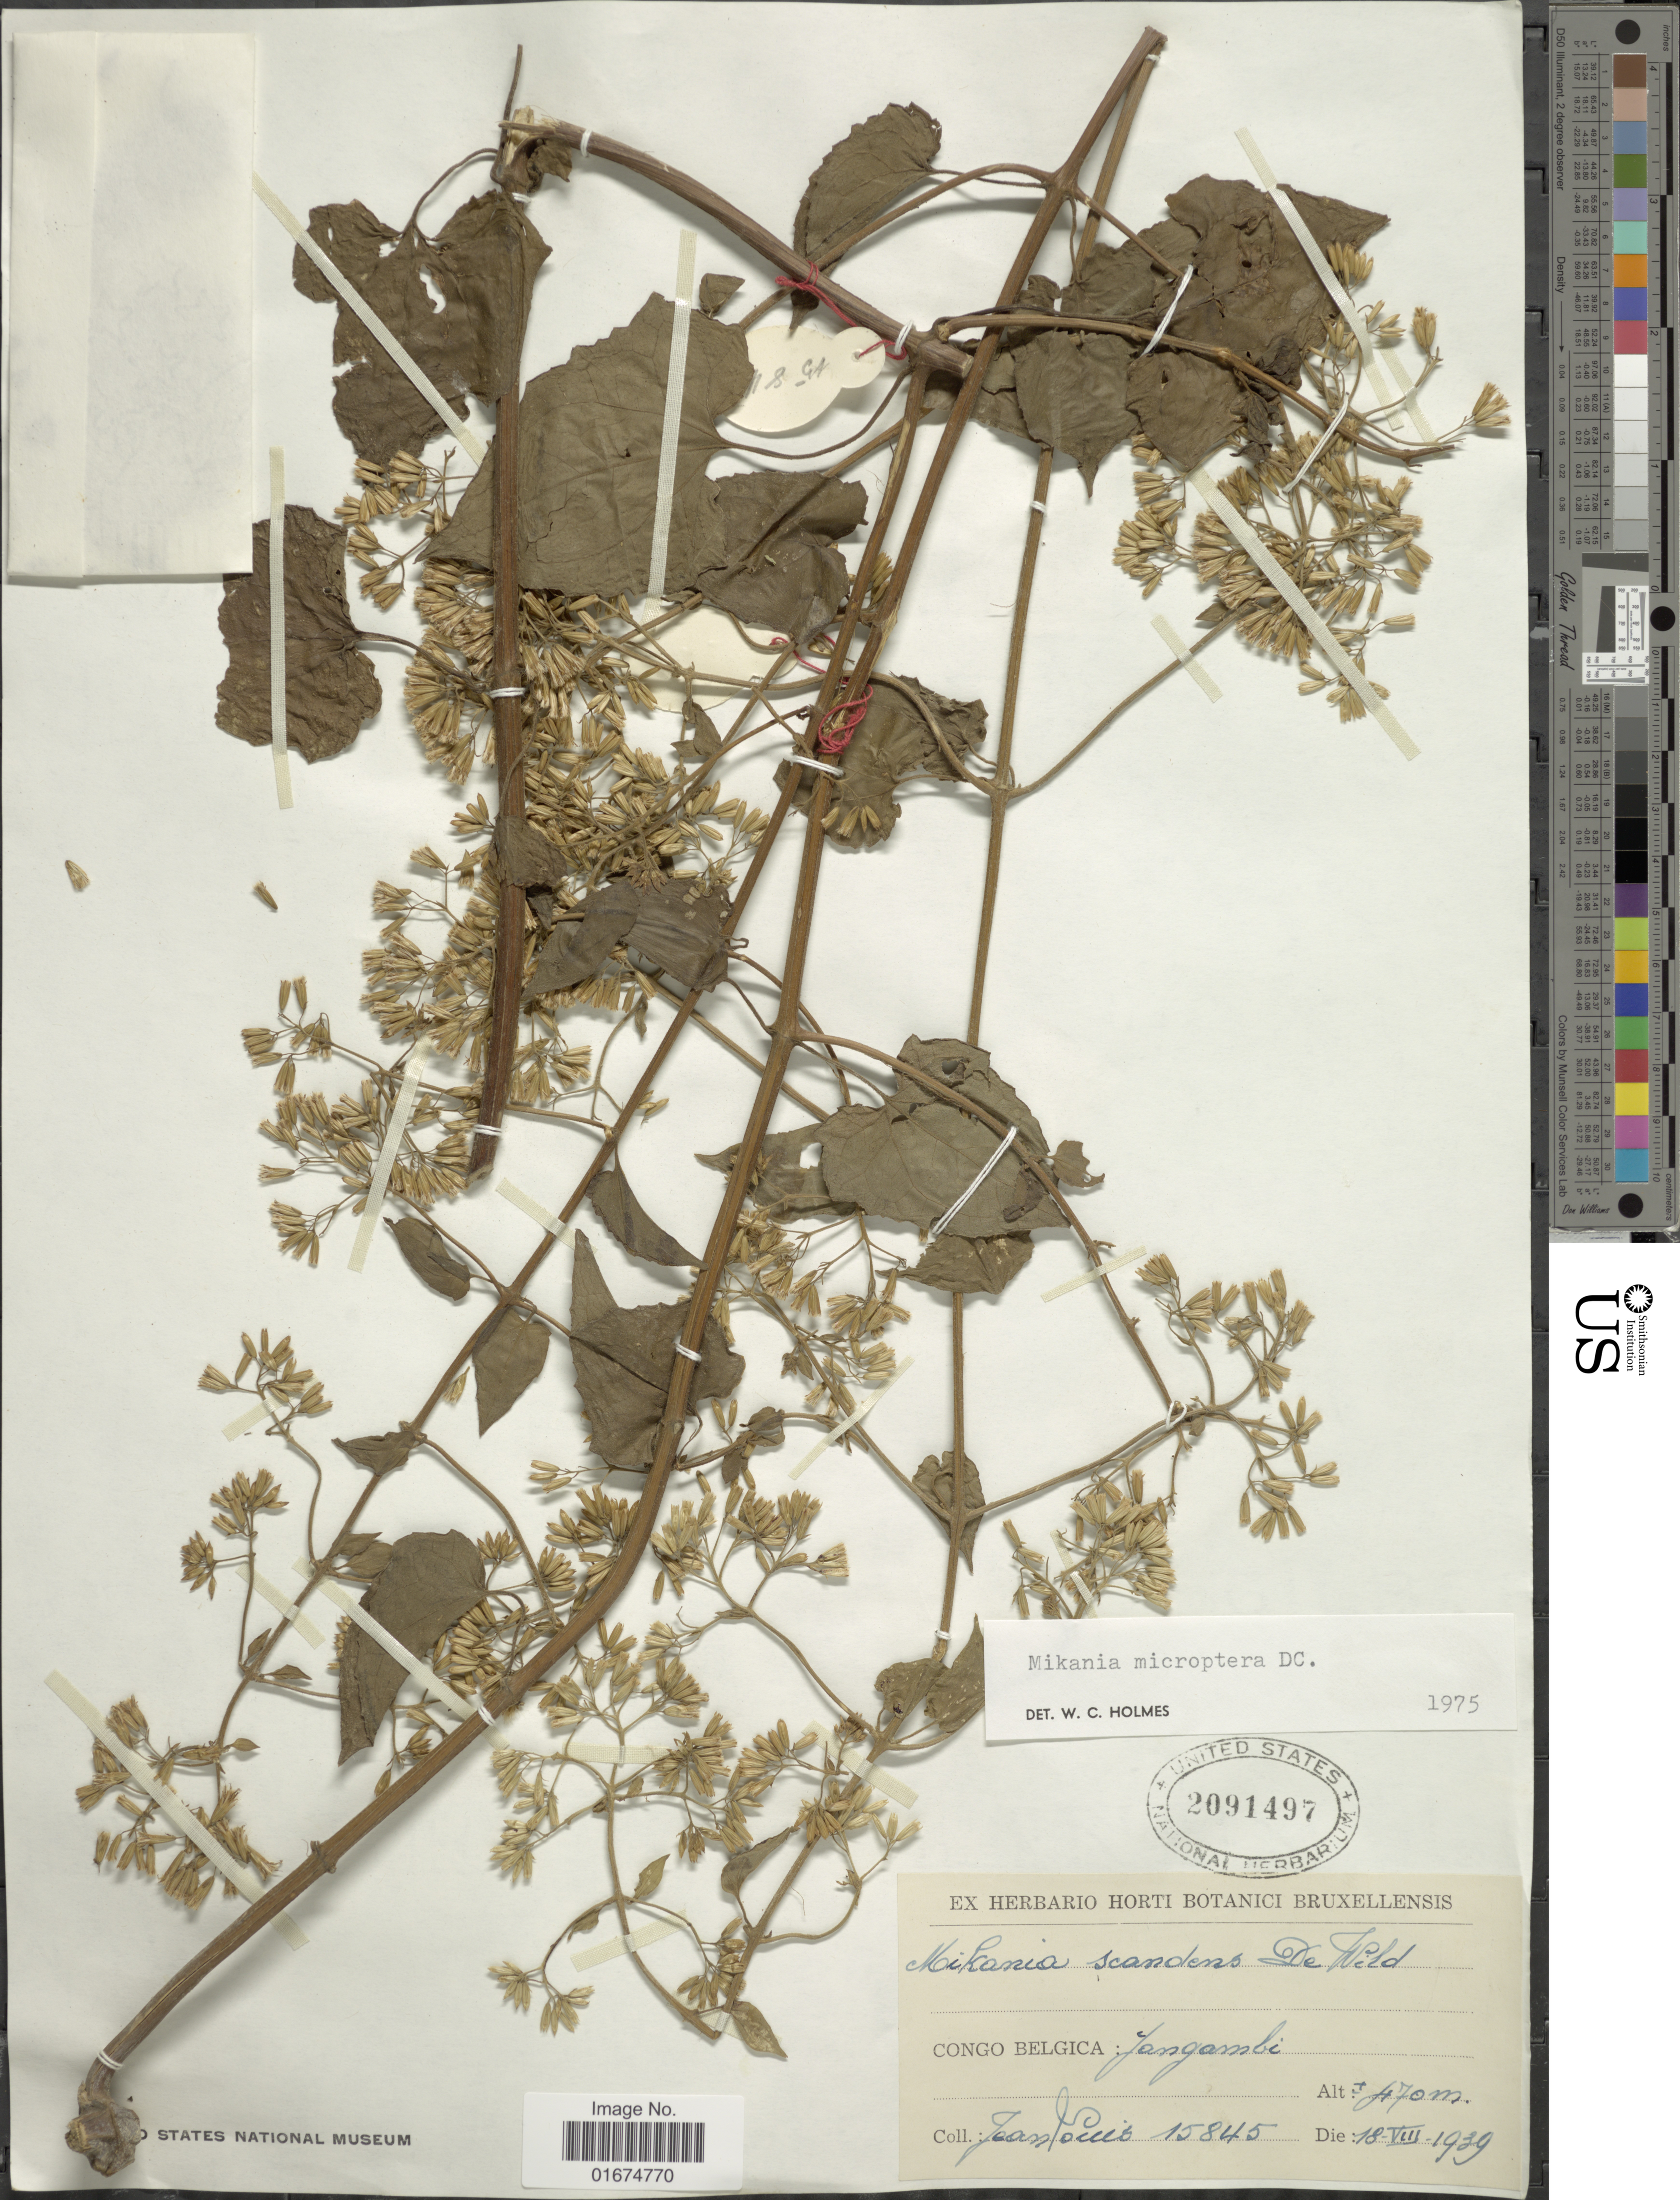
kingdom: Plantae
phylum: Tracheophyta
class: Magnoliopsida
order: Asterales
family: Asteraceae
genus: Mikania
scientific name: Mikania microptera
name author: DC.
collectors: J. Louis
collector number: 15845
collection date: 1939-08-18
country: Congo, Democratic Republic of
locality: Congo Belgica: Yangambi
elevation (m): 470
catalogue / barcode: US 2091497